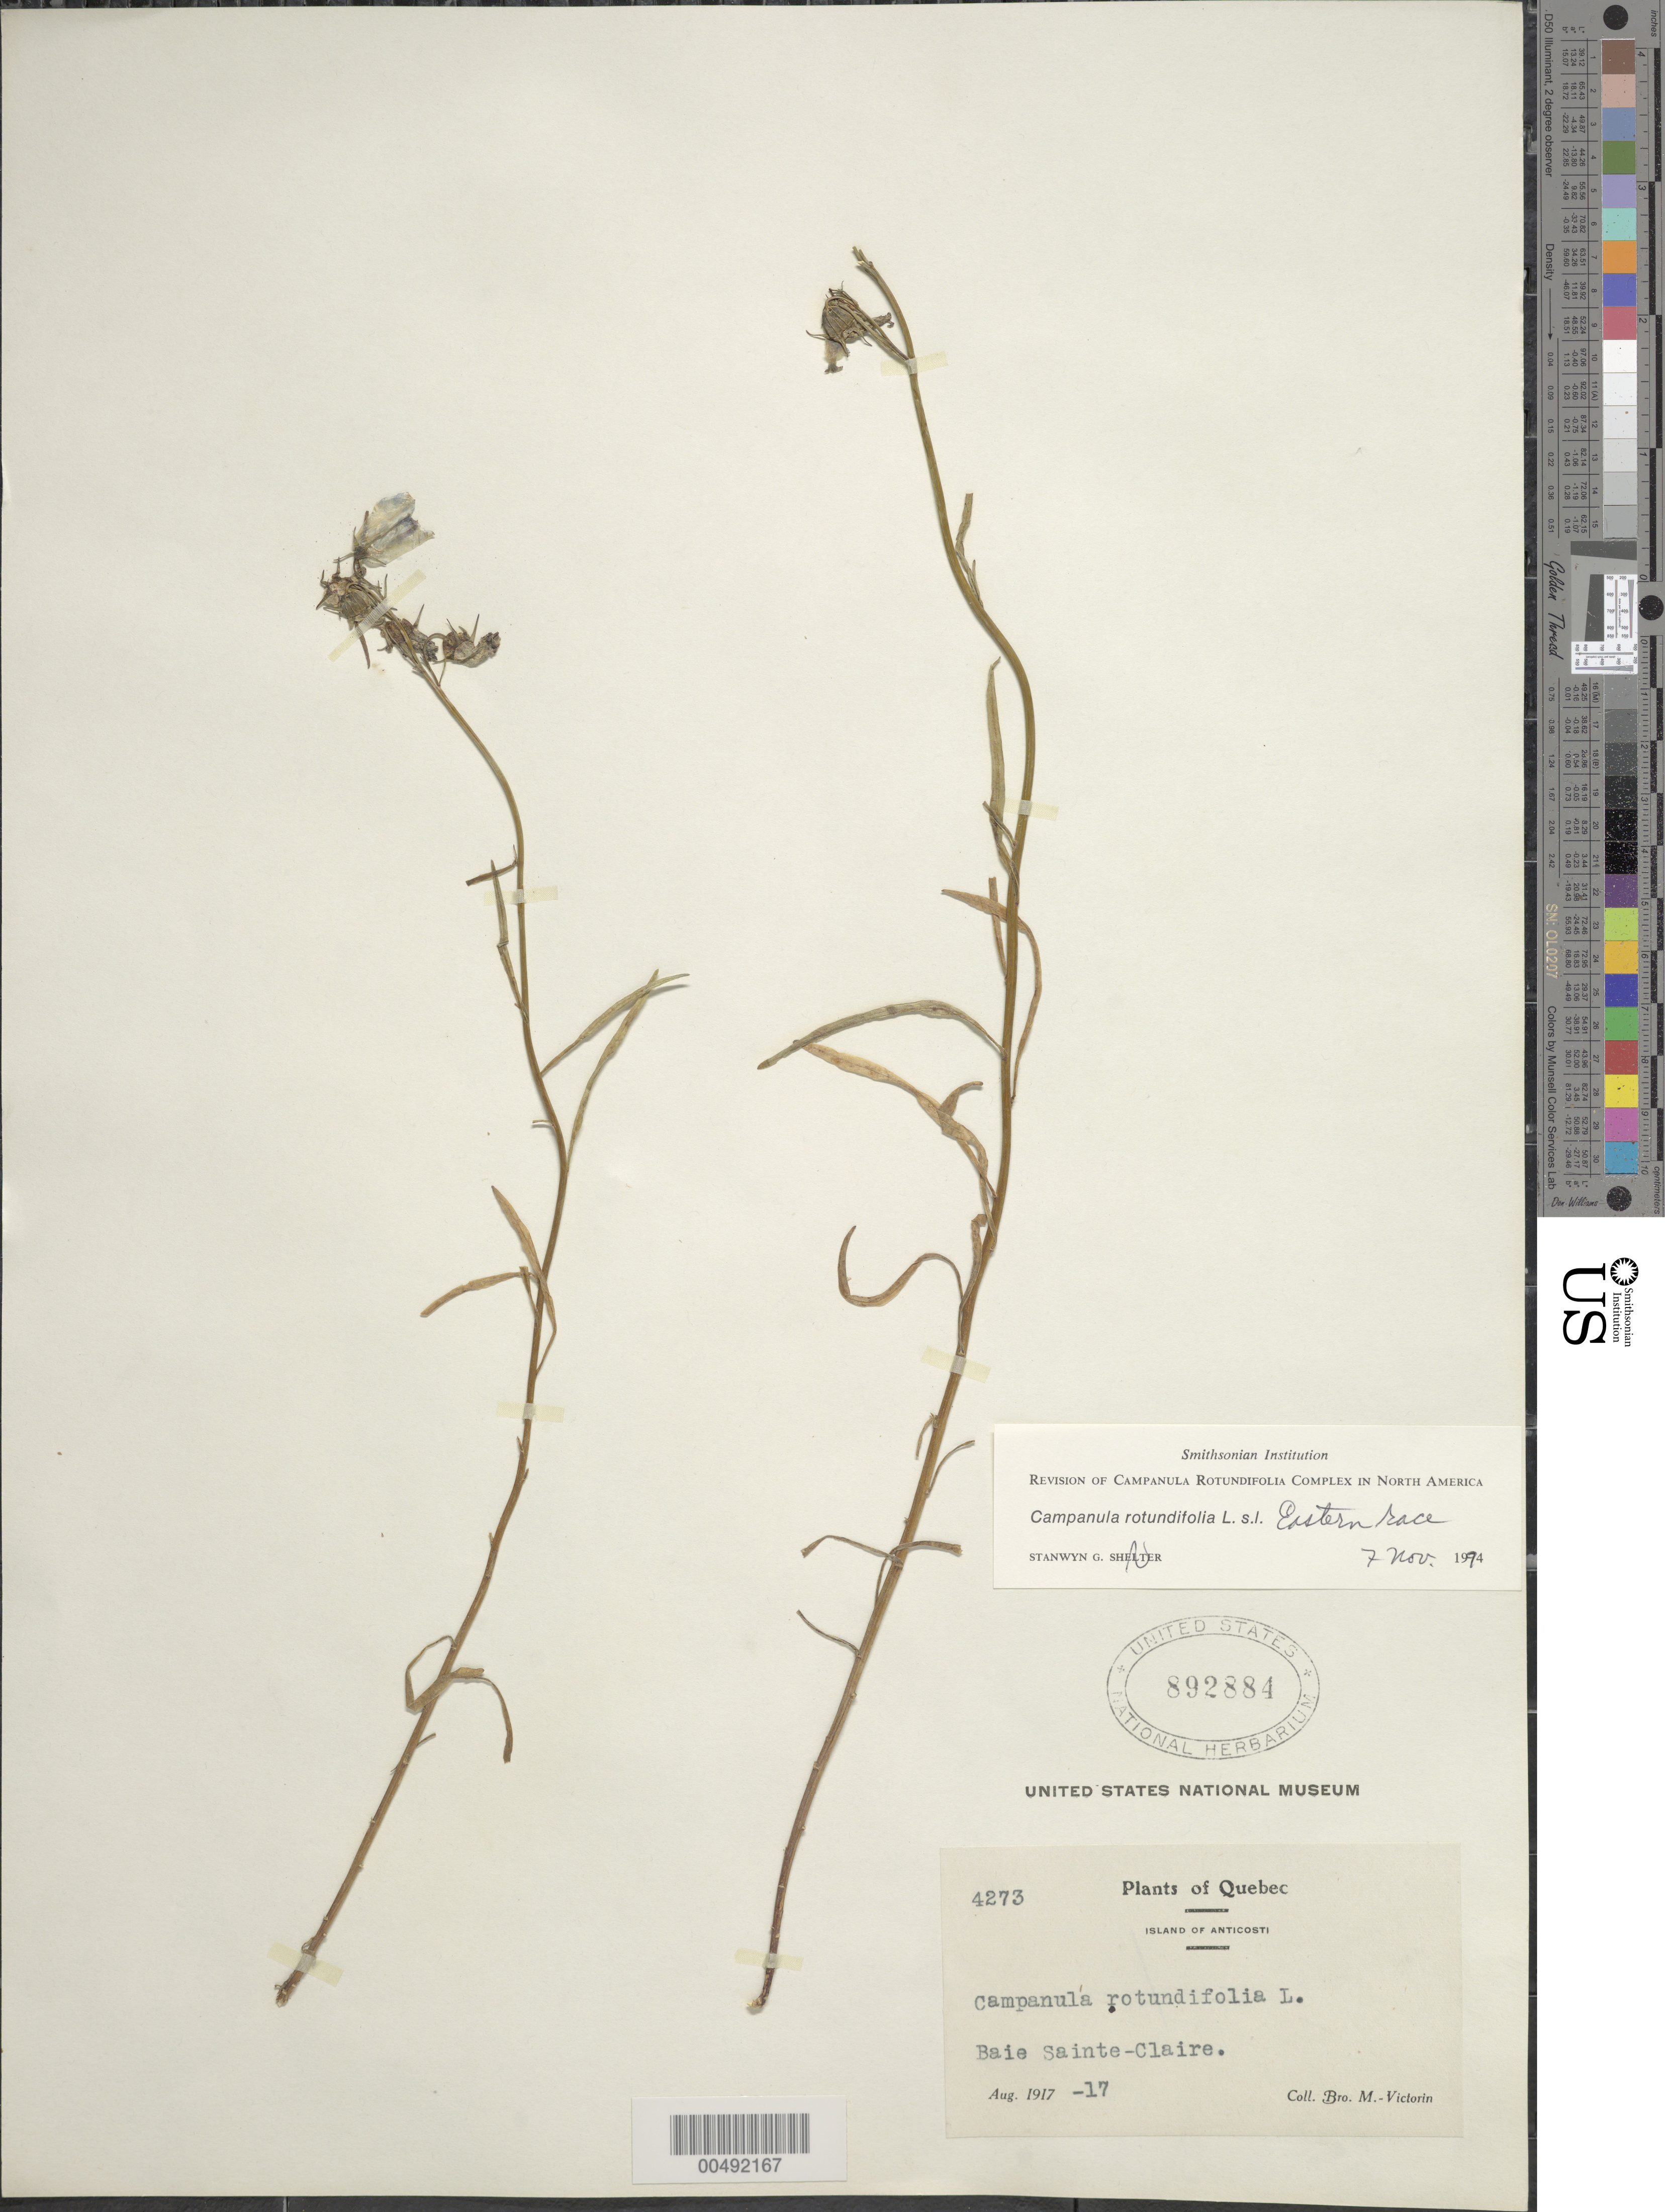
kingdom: Plantae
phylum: Tracheophyta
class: Magnoliopsida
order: Asterales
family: Campanulaceae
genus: Campanula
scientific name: Campanula rotundifolia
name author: L.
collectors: Fr. Marie-Victorin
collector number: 4273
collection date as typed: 17 Aug 1917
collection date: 1917-08-17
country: Canada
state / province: Quebec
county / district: Minganie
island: Anticosti Island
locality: Island of Anticosti, Baie Sainte-Claire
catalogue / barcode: US 892884